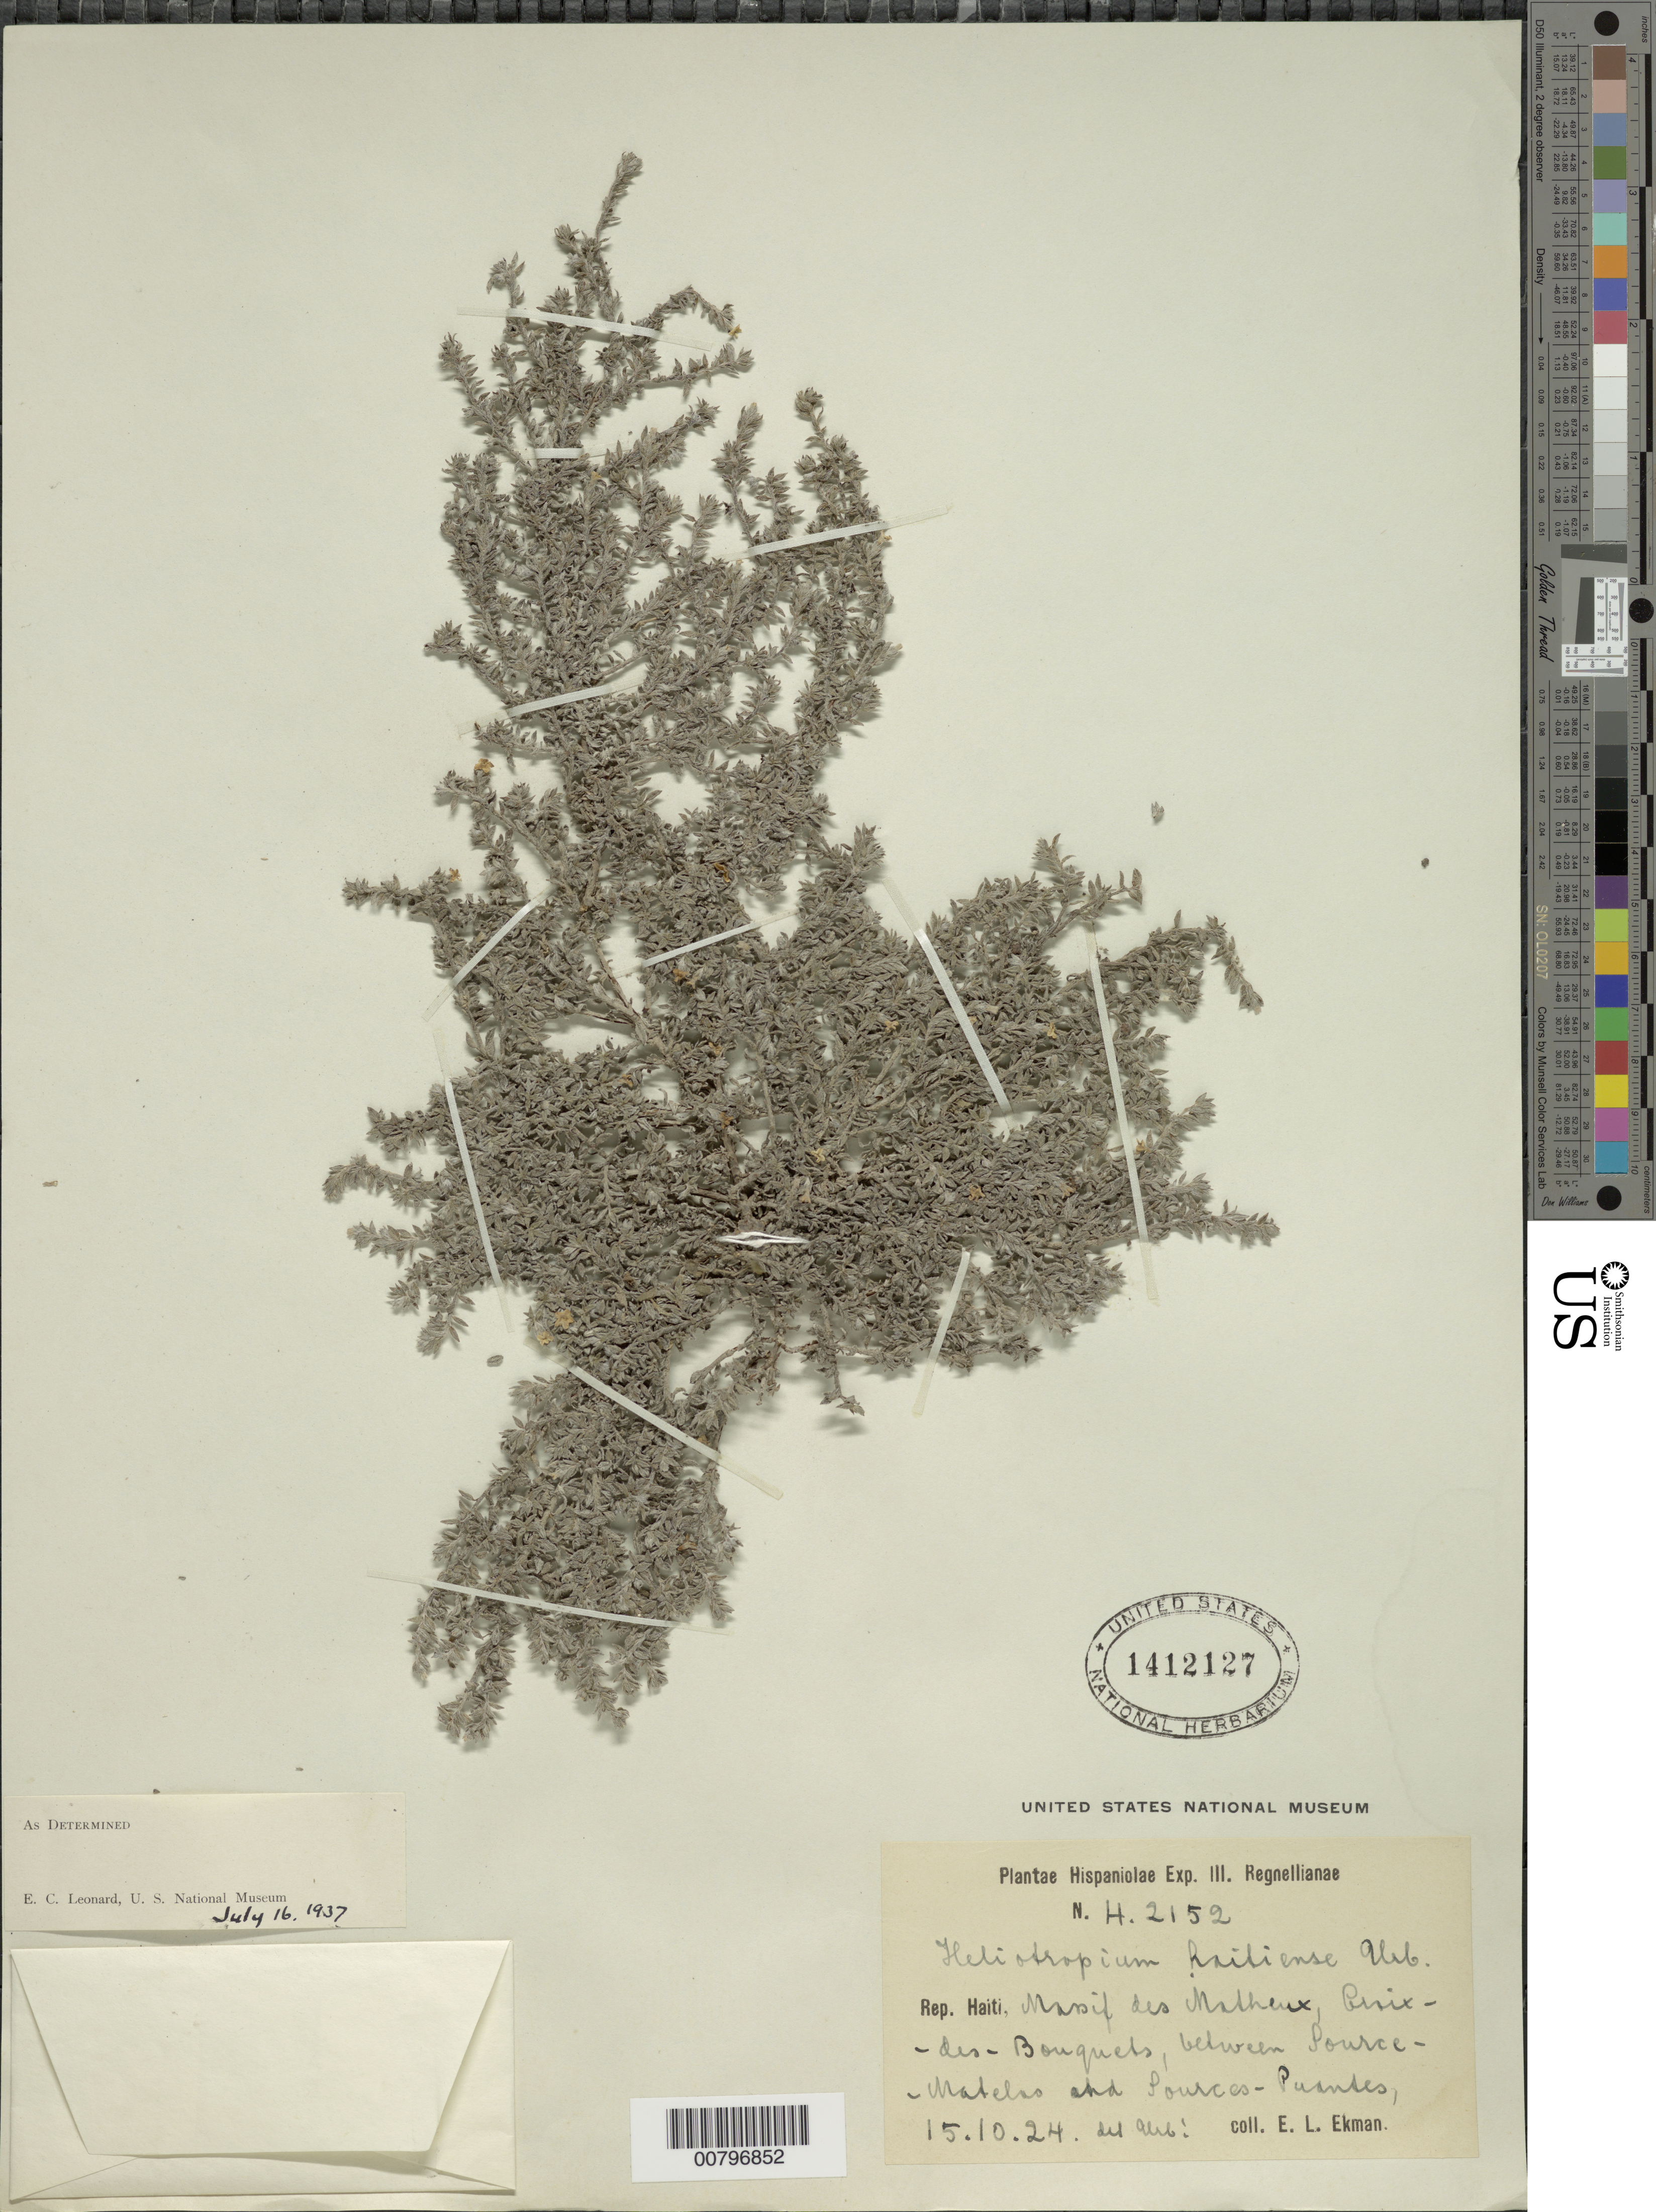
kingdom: Plantae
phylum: Tracheophyta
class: Magnoliopsida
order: Boraginales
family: Heliotropiaceae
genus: Heliotropium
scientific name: Heliotropium haitiense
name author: Urb.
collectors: E. L. Ekman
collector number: H 2152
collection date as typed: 15 Oct 1924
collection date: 1924-10-15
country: Haiti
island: Hispaniola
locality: Massif des Matheux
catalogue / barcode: US 1412127